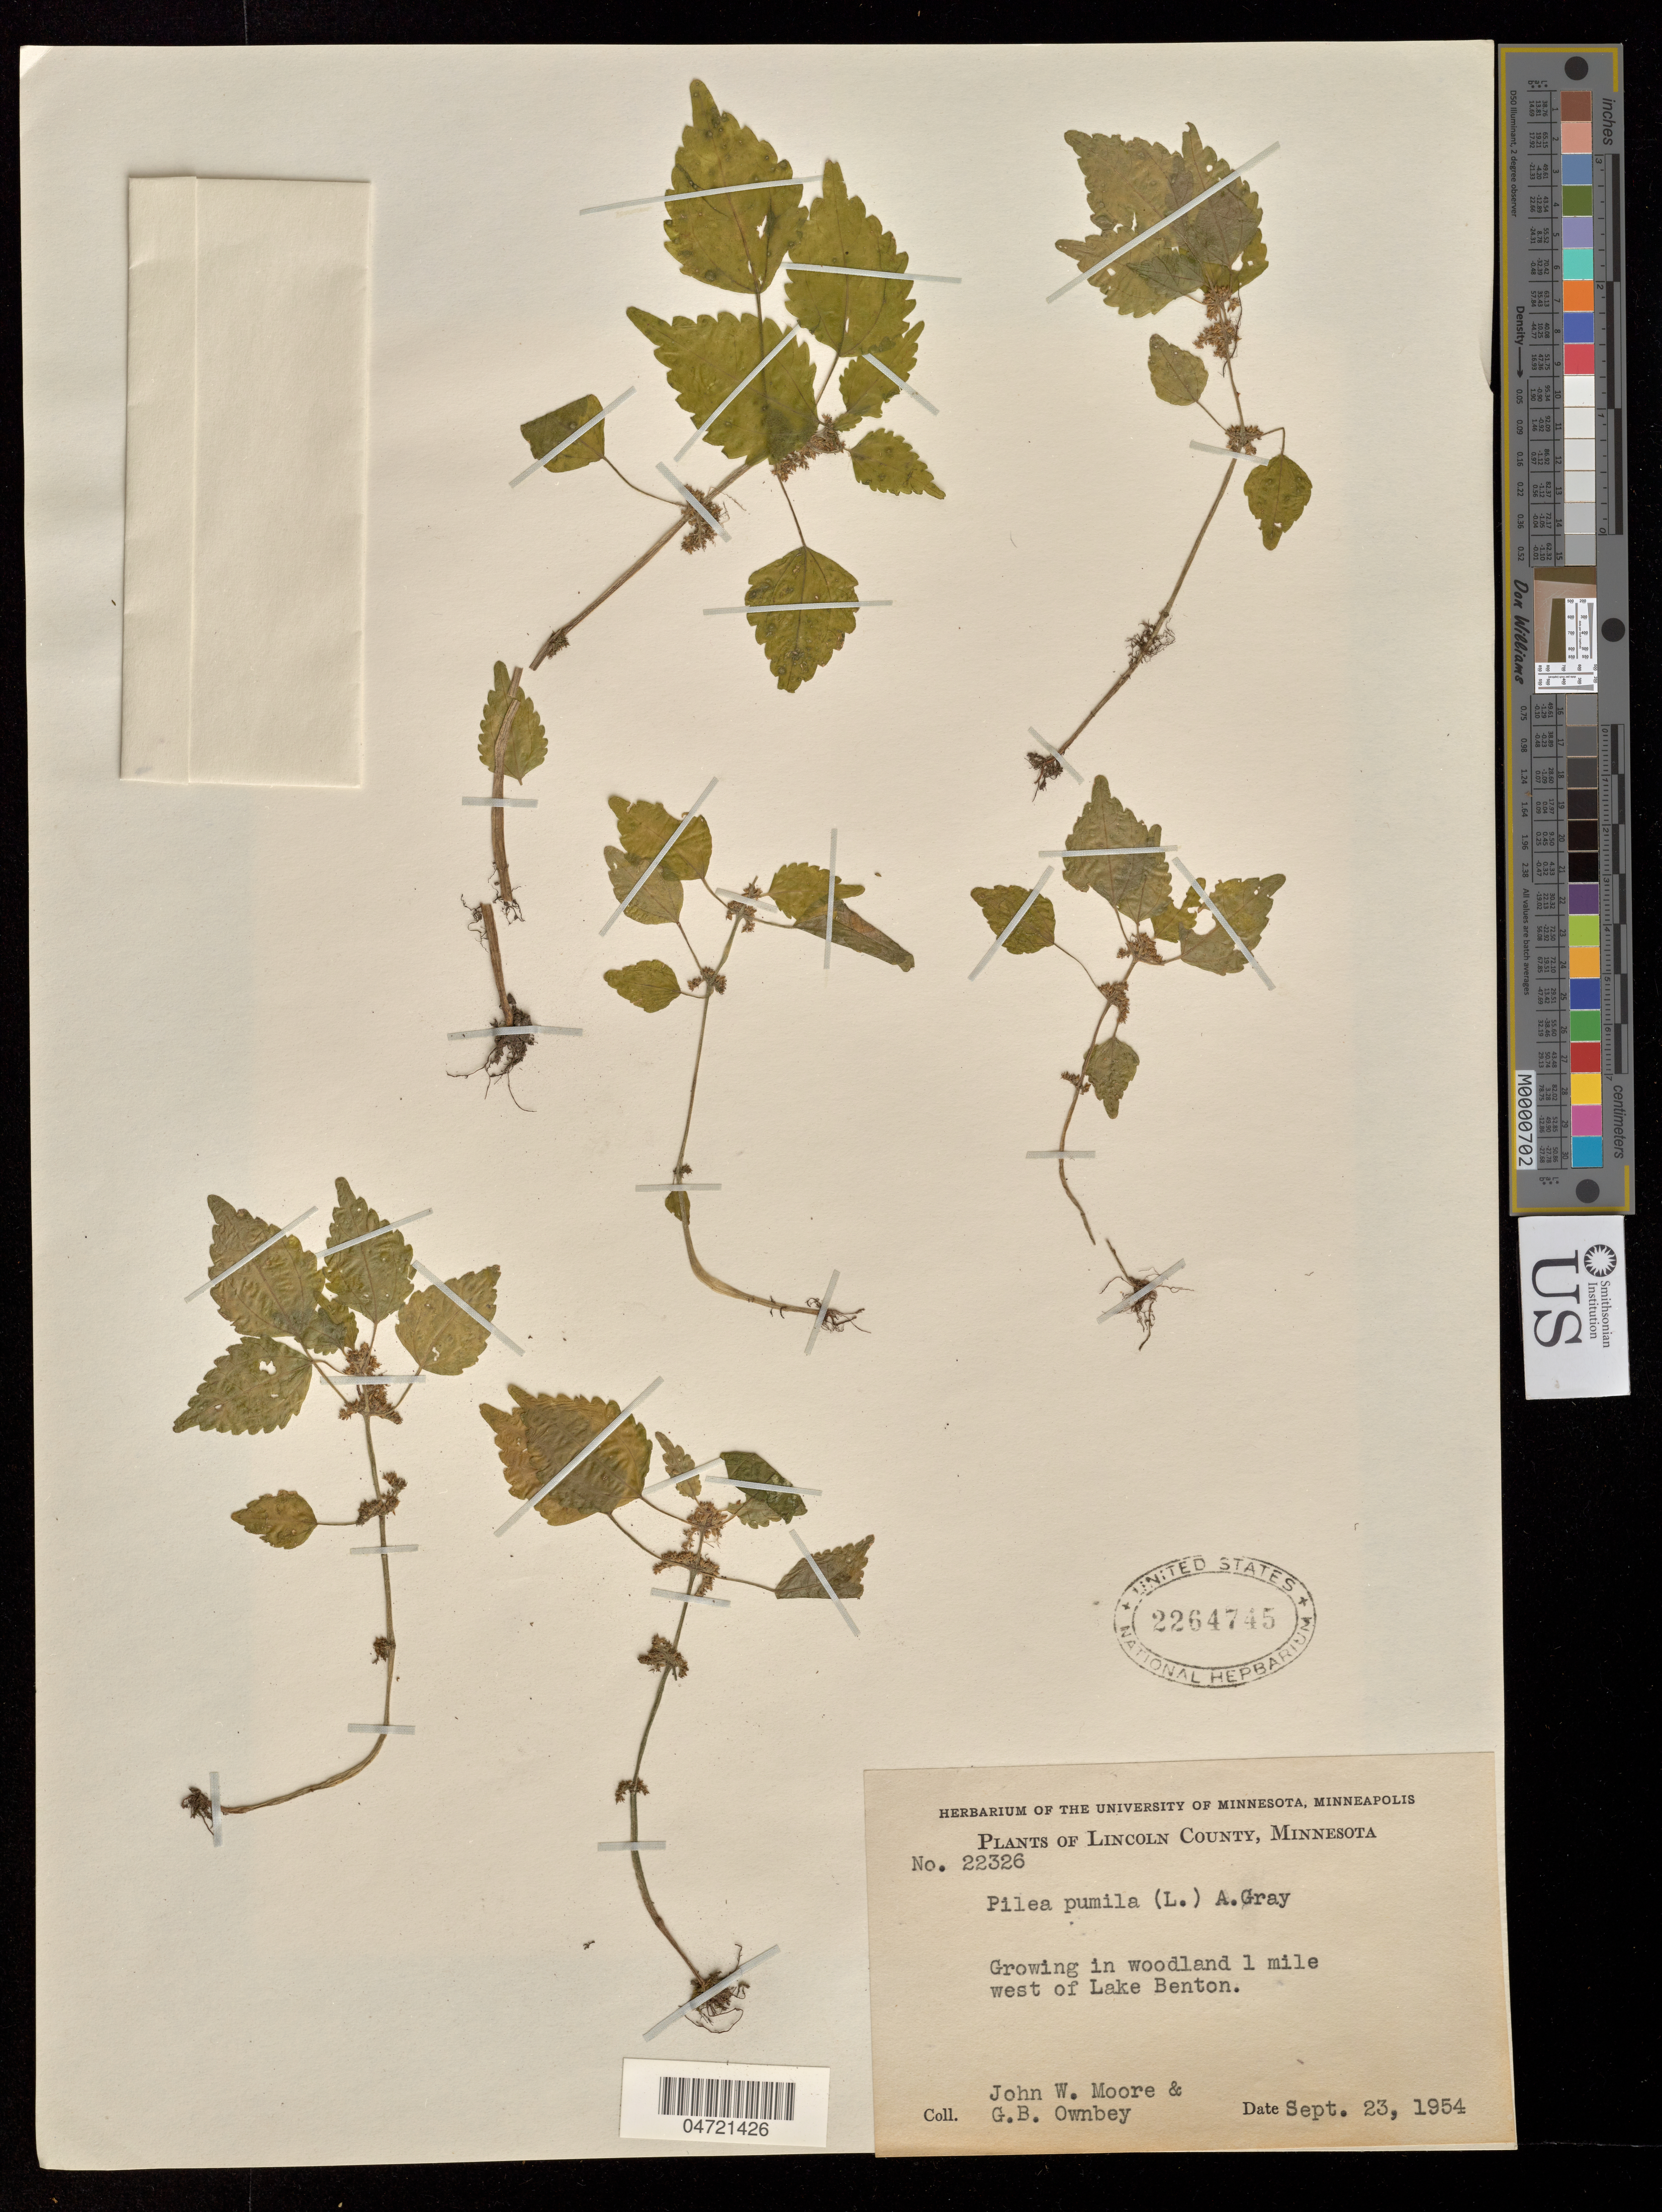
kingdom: Plantae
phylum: Tracheophyta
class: Magnoliopsida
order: Rosales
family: Urticaceae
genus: Pilea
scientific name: Pilea pumila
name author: (L.) A. Gray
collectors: J. Moore & G. B. Ownbey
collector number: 22326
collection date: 1954-09-23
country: United States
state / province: Minnesota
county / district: Lincoln County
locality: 1 mile west of Lake Benton.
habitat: Growing in woodland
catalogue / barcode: US 2264745